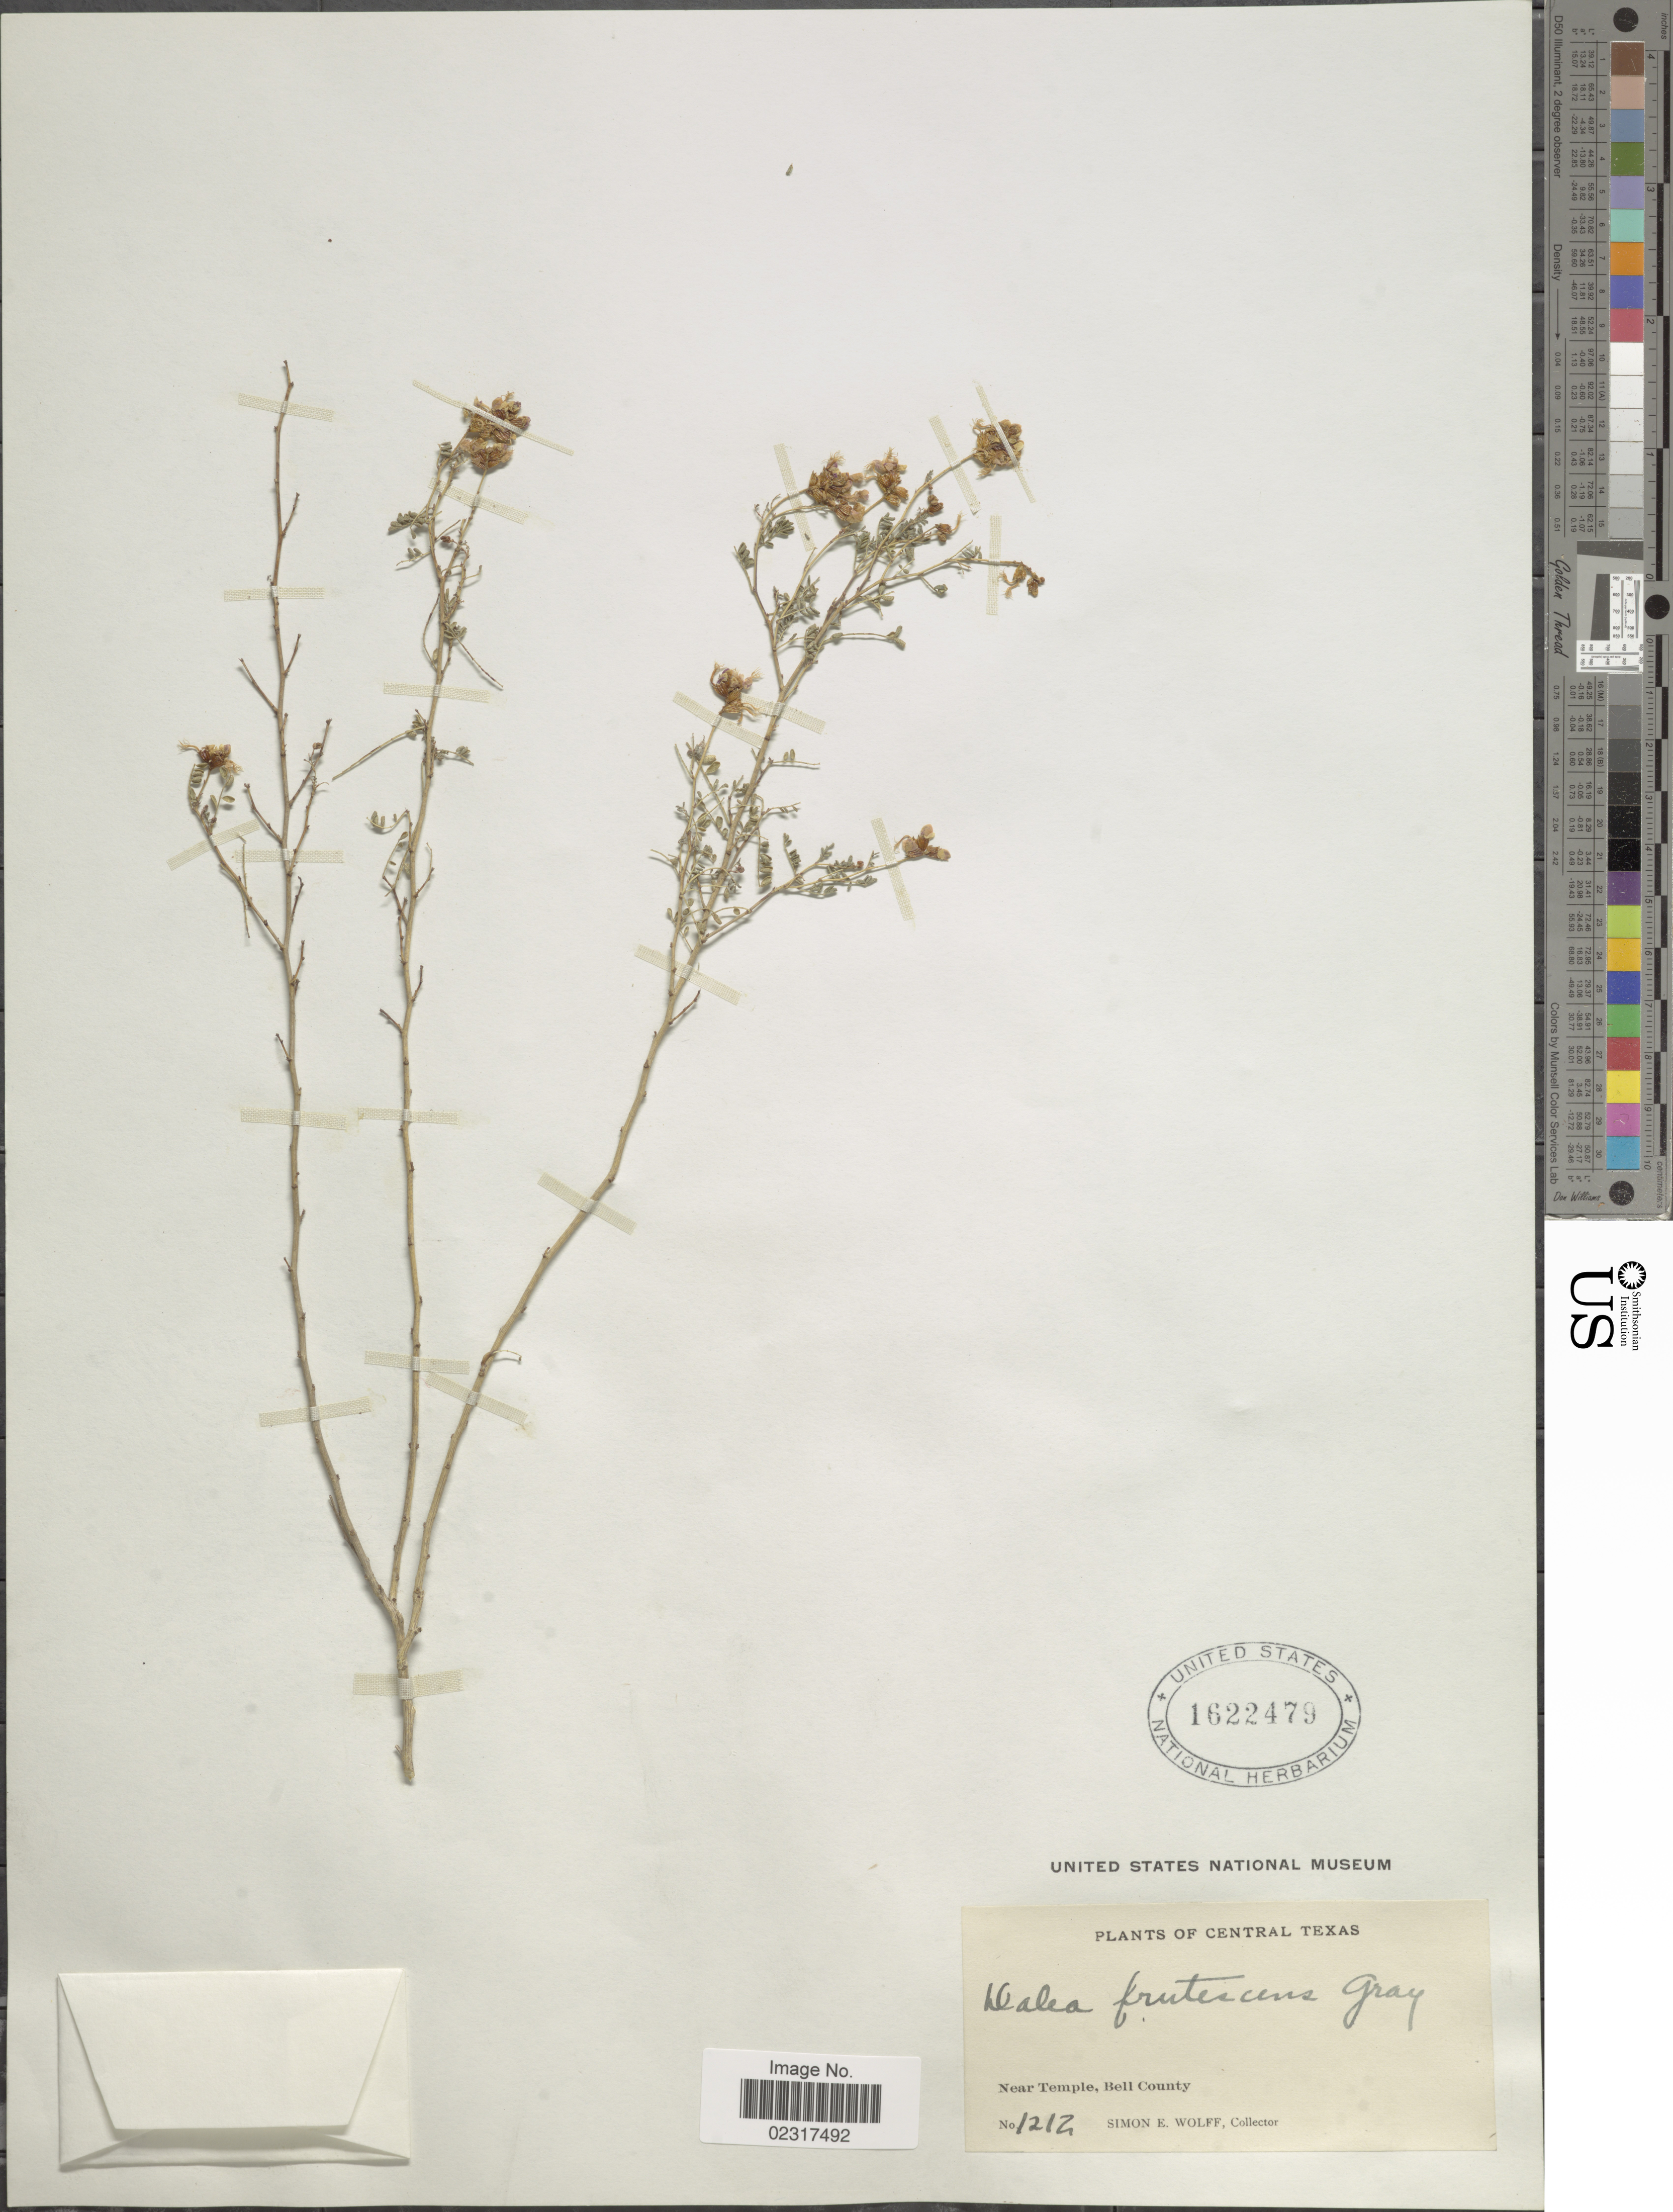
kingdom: Plantae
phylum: Tracheophyta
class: Magnoliopsida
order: Fabales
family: Fabaceae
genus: Dalea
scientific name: Dalea frutescens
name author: A. Gray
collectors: S. E. Wolff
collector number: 1212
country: United States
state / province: Texas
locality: Central Texas, Near Temple, Bell County.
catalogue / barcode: US 1622479